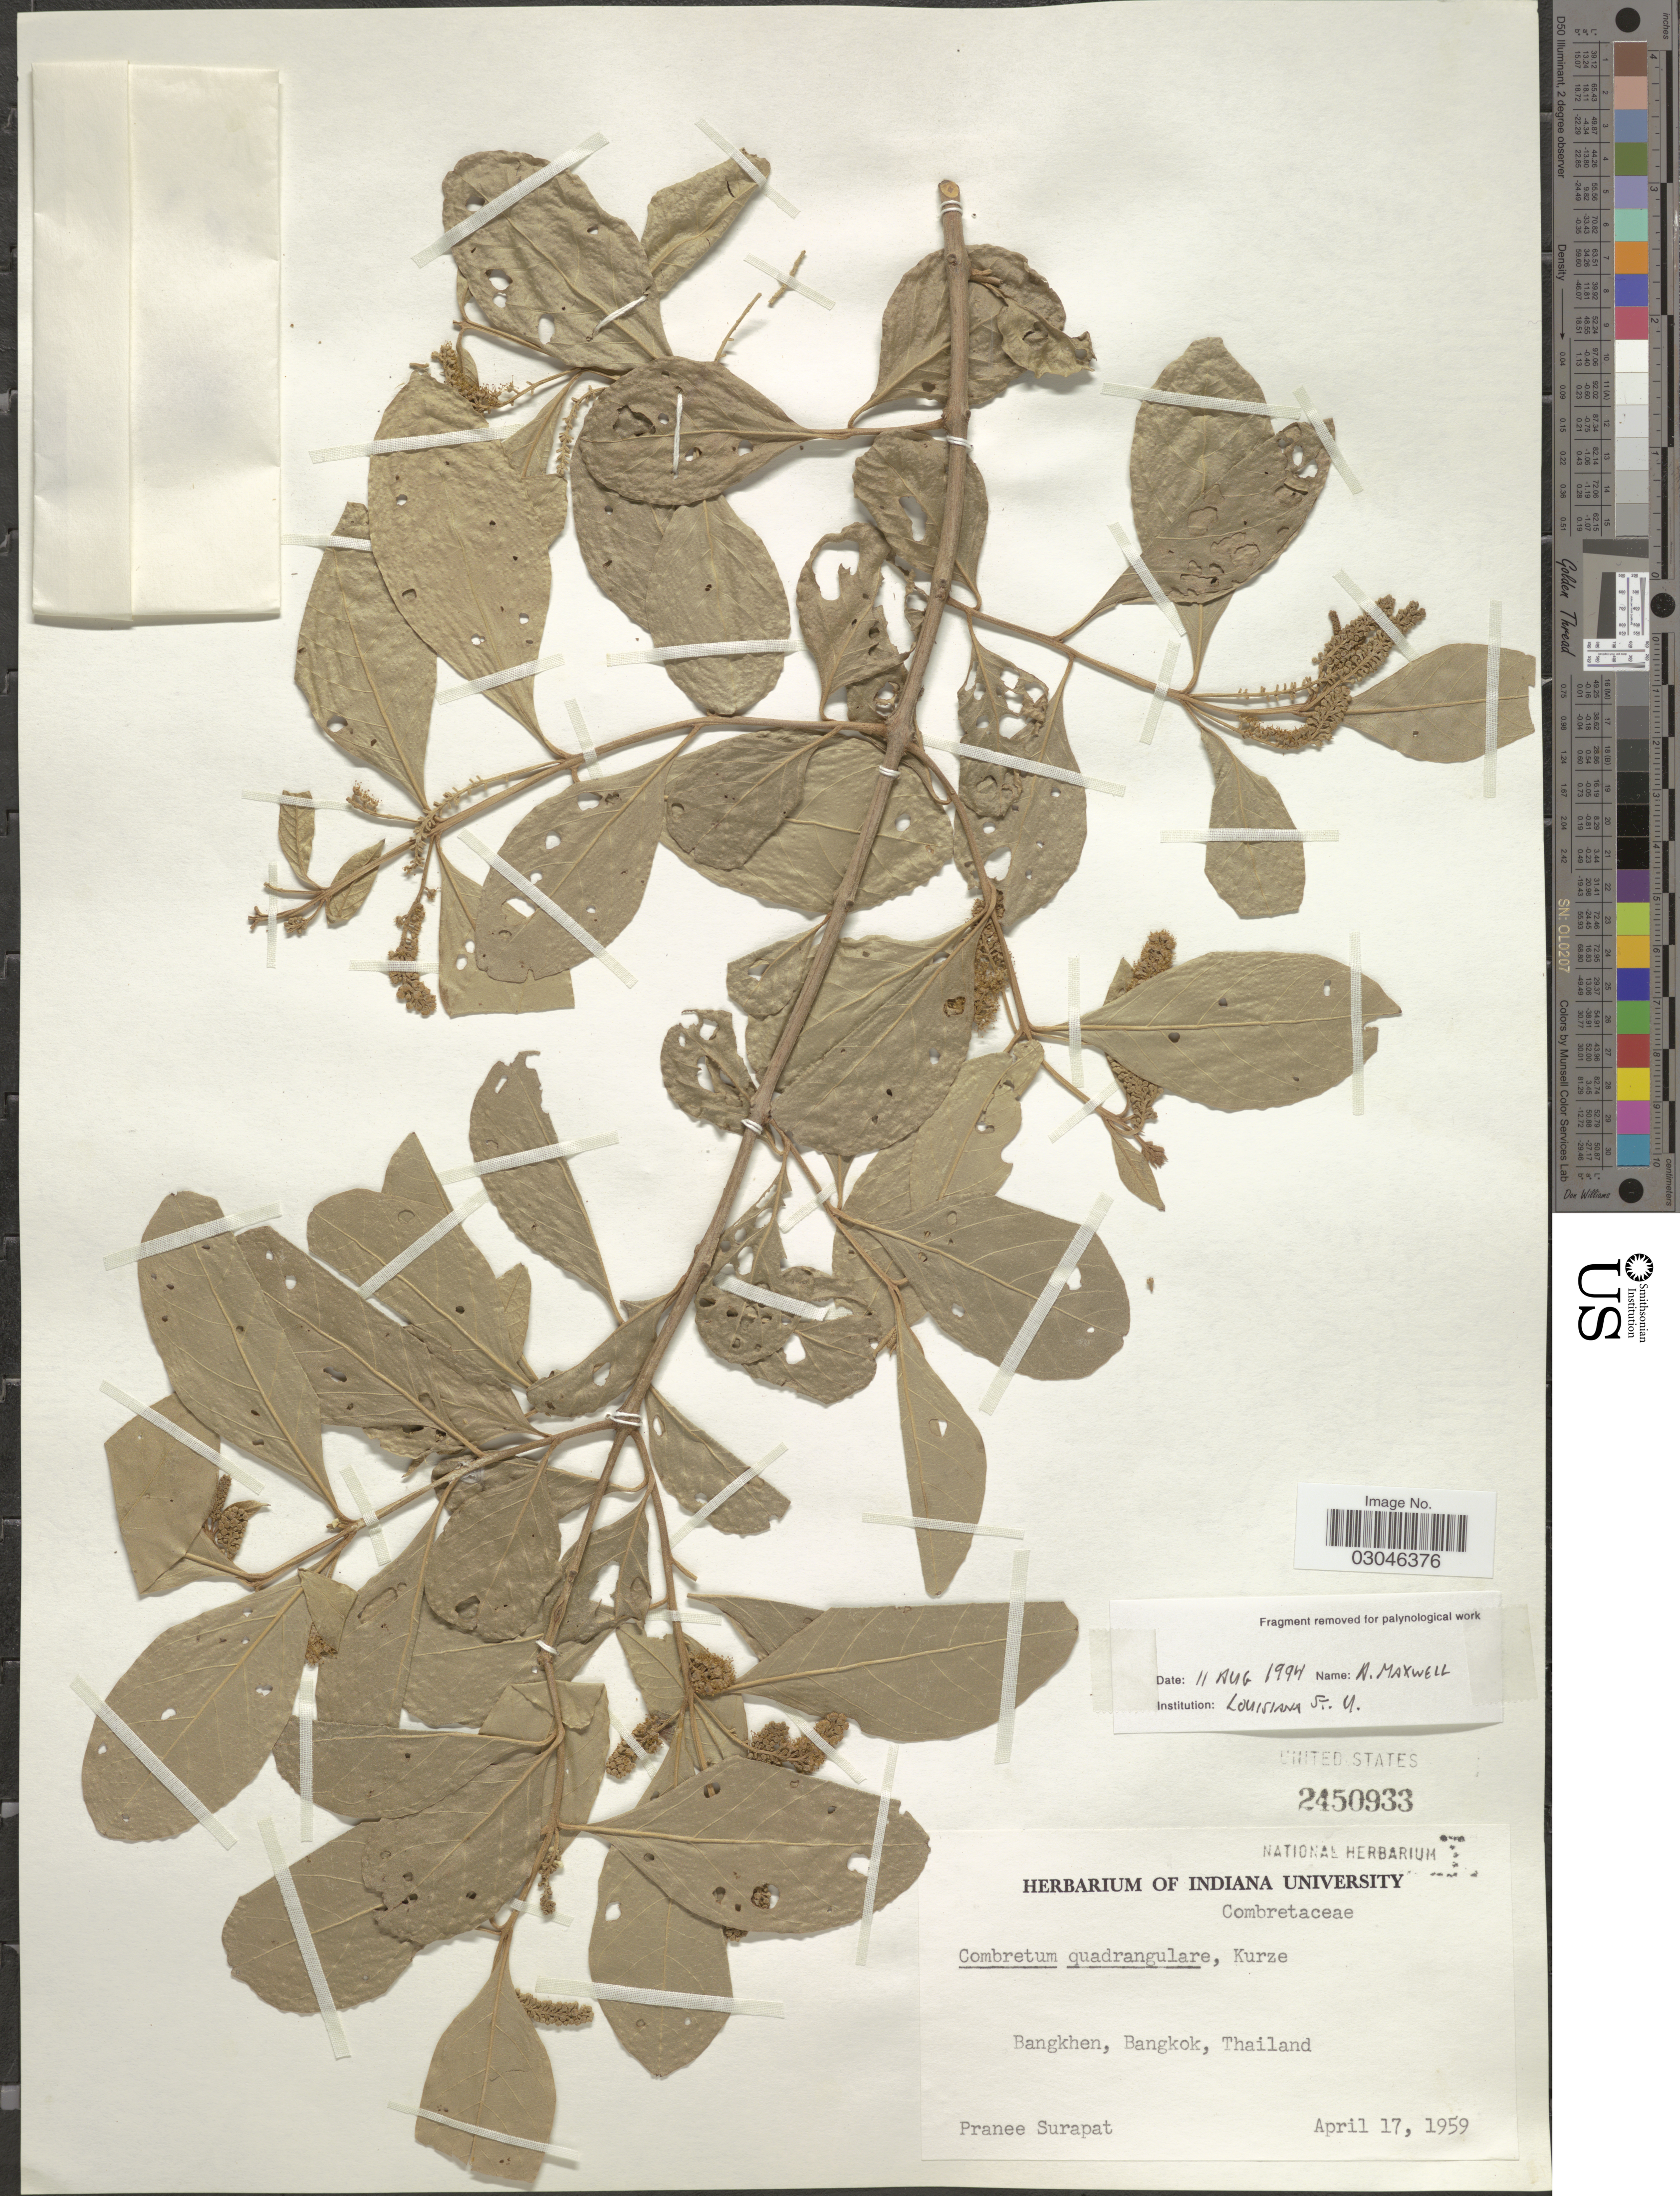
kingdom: Plantae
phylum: Tracheophyta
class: Magnoliopsida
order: Myrtales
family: Combretaceae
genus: Combretum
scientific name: Combretum quadrangulare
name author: Kurz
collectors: P. Surapat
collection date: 1959-04-17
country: Thailand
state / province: Bangkok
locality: Bangkhen.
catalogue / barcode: US 2450933